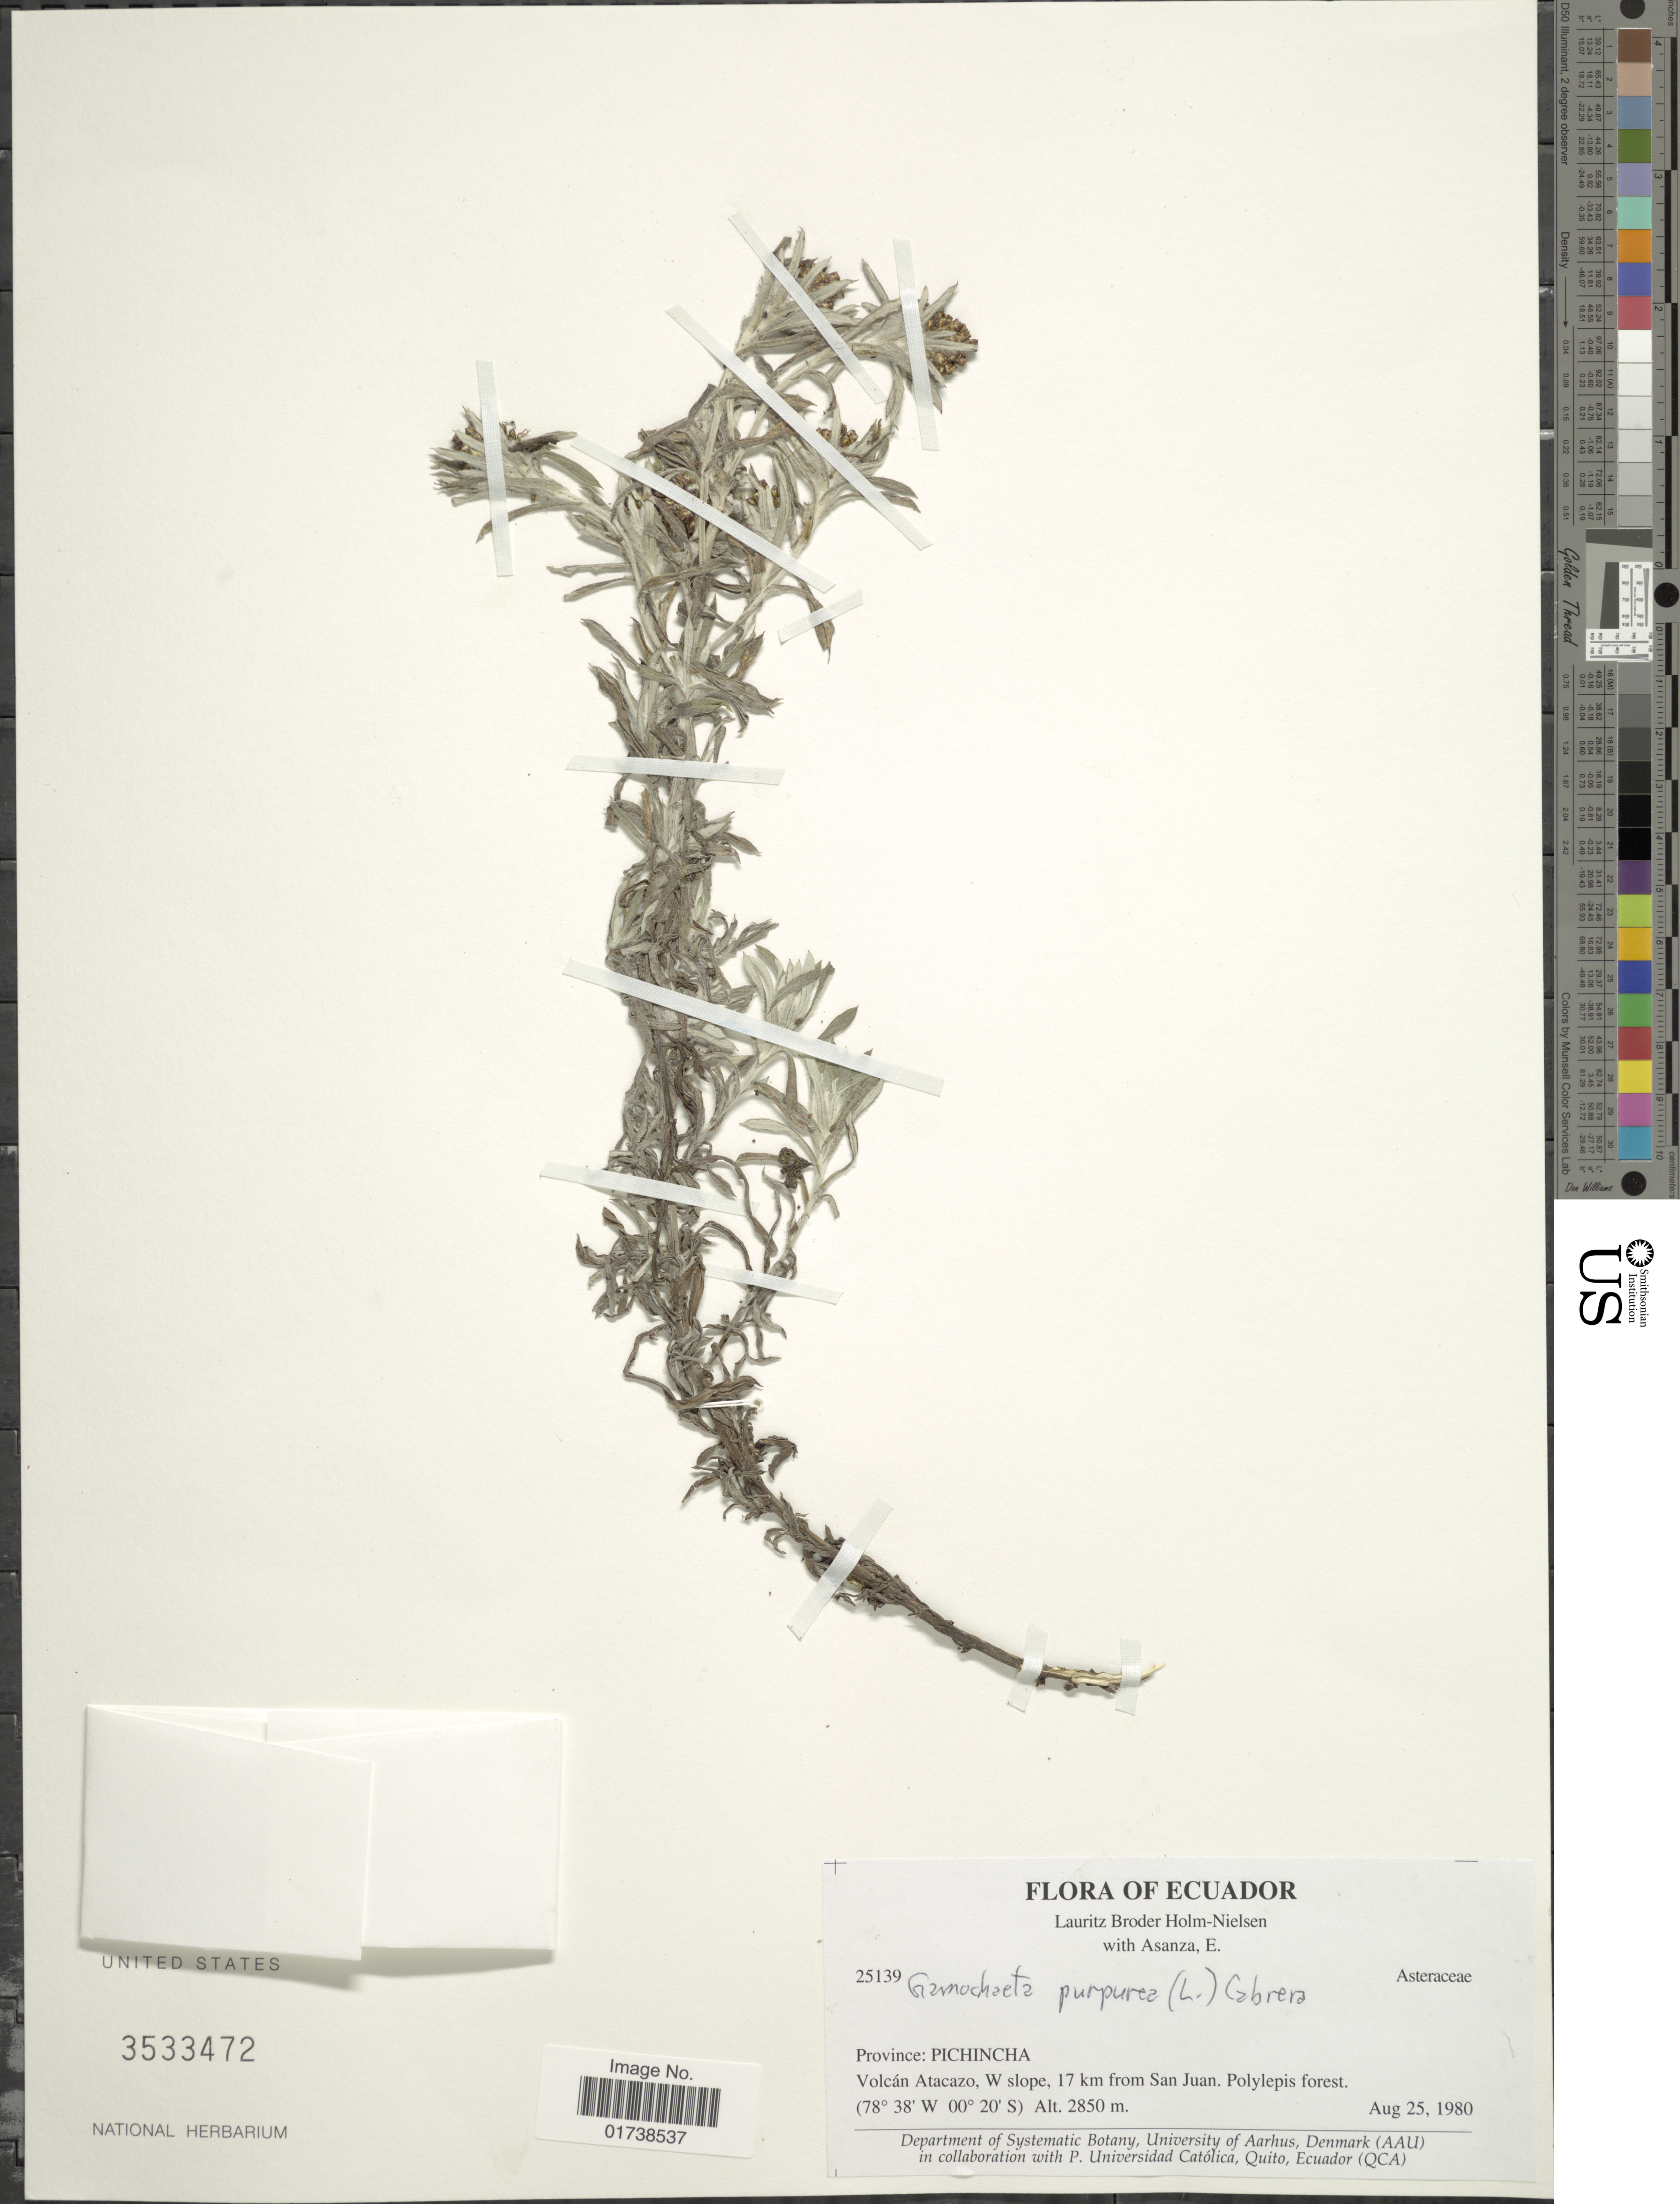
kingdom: Plantae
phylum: Tracheophyta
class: Magnoliopsida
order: Asterales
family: Asteraceae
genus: Gamochaeta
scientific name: Gamochaeta purpurea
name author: (L.) Cabrera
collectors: L. B. Holm-Nielsen & E. Asanza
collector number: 25139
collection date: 1980-08-25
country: Ecuador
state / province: Pichincha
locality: Volcan Atacazo, W slope, 17 km from San Juan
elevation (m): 2850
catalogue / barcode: US 3533472